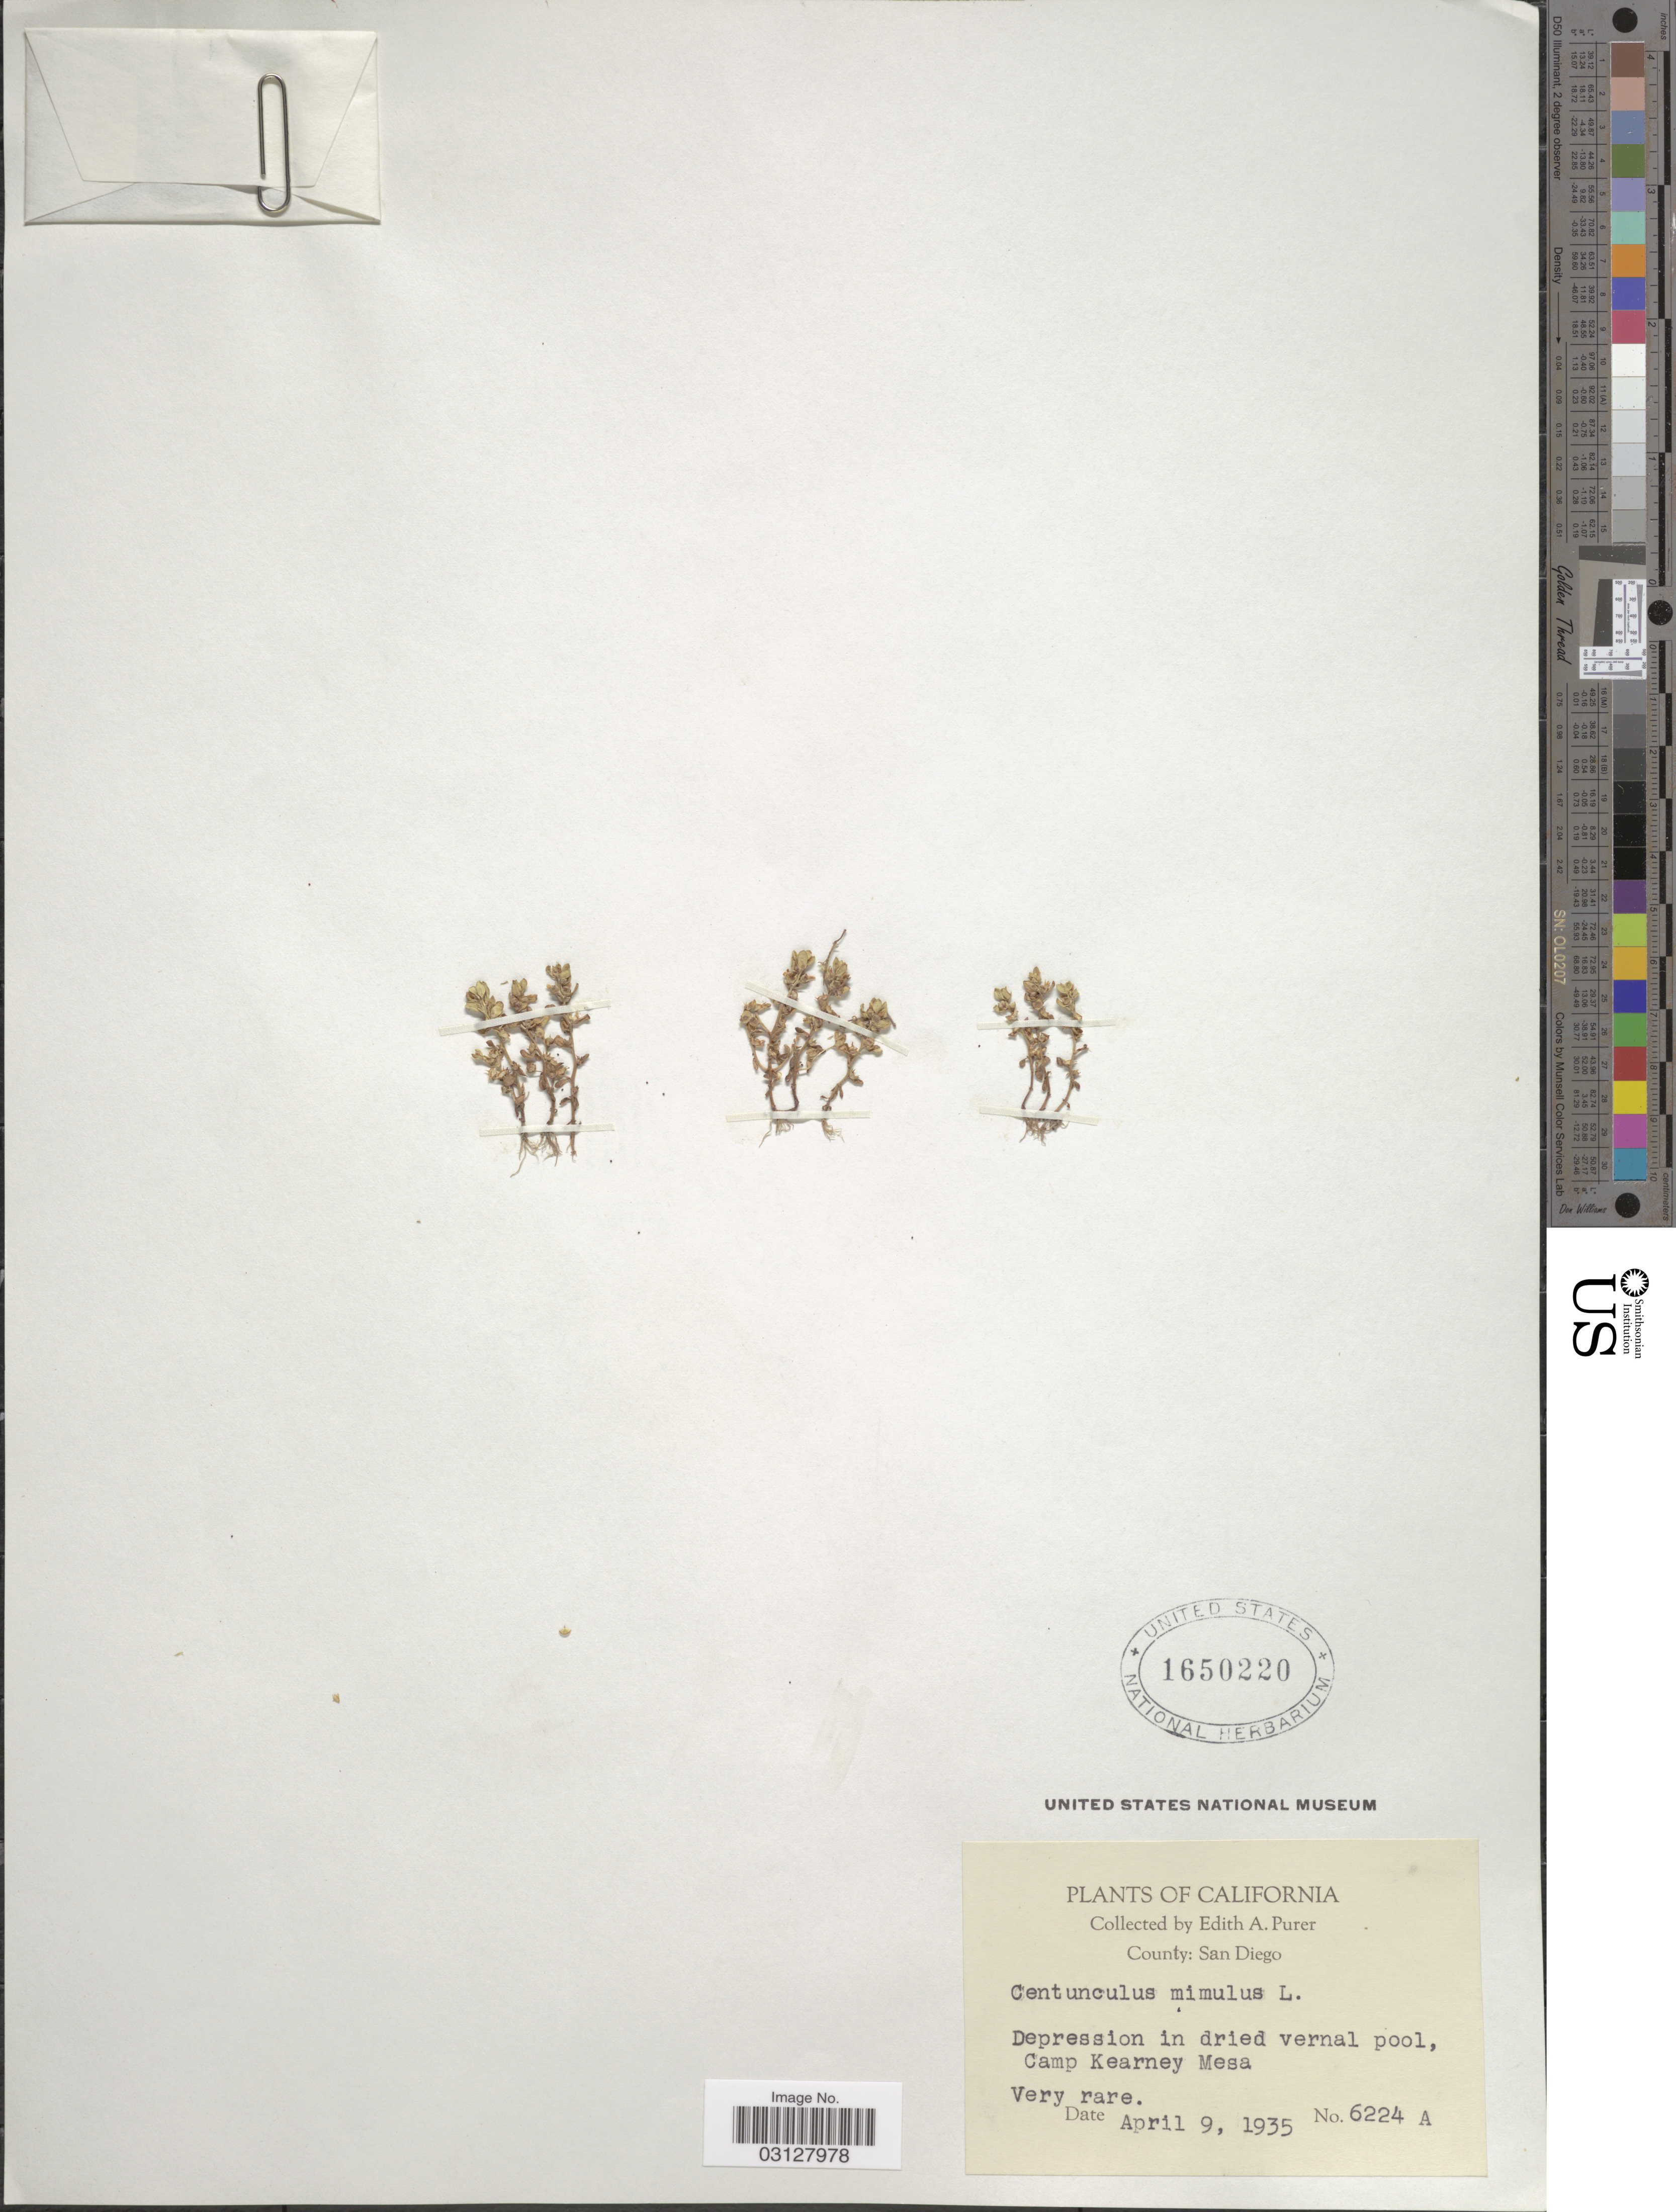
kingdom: Plantae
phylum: Tracheophyta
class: Magnoliopsida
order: Ericales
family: Primulaceae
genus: Centunculus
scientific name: Centunculus minimus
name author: L.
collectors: E. Purer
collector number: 6224 A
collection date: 1935-04-09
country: United States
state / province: California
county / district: San Diego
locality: County: San Diego. Depression in dried vernal pool, Camp Kearney Mesa.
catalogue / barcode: US 1650220